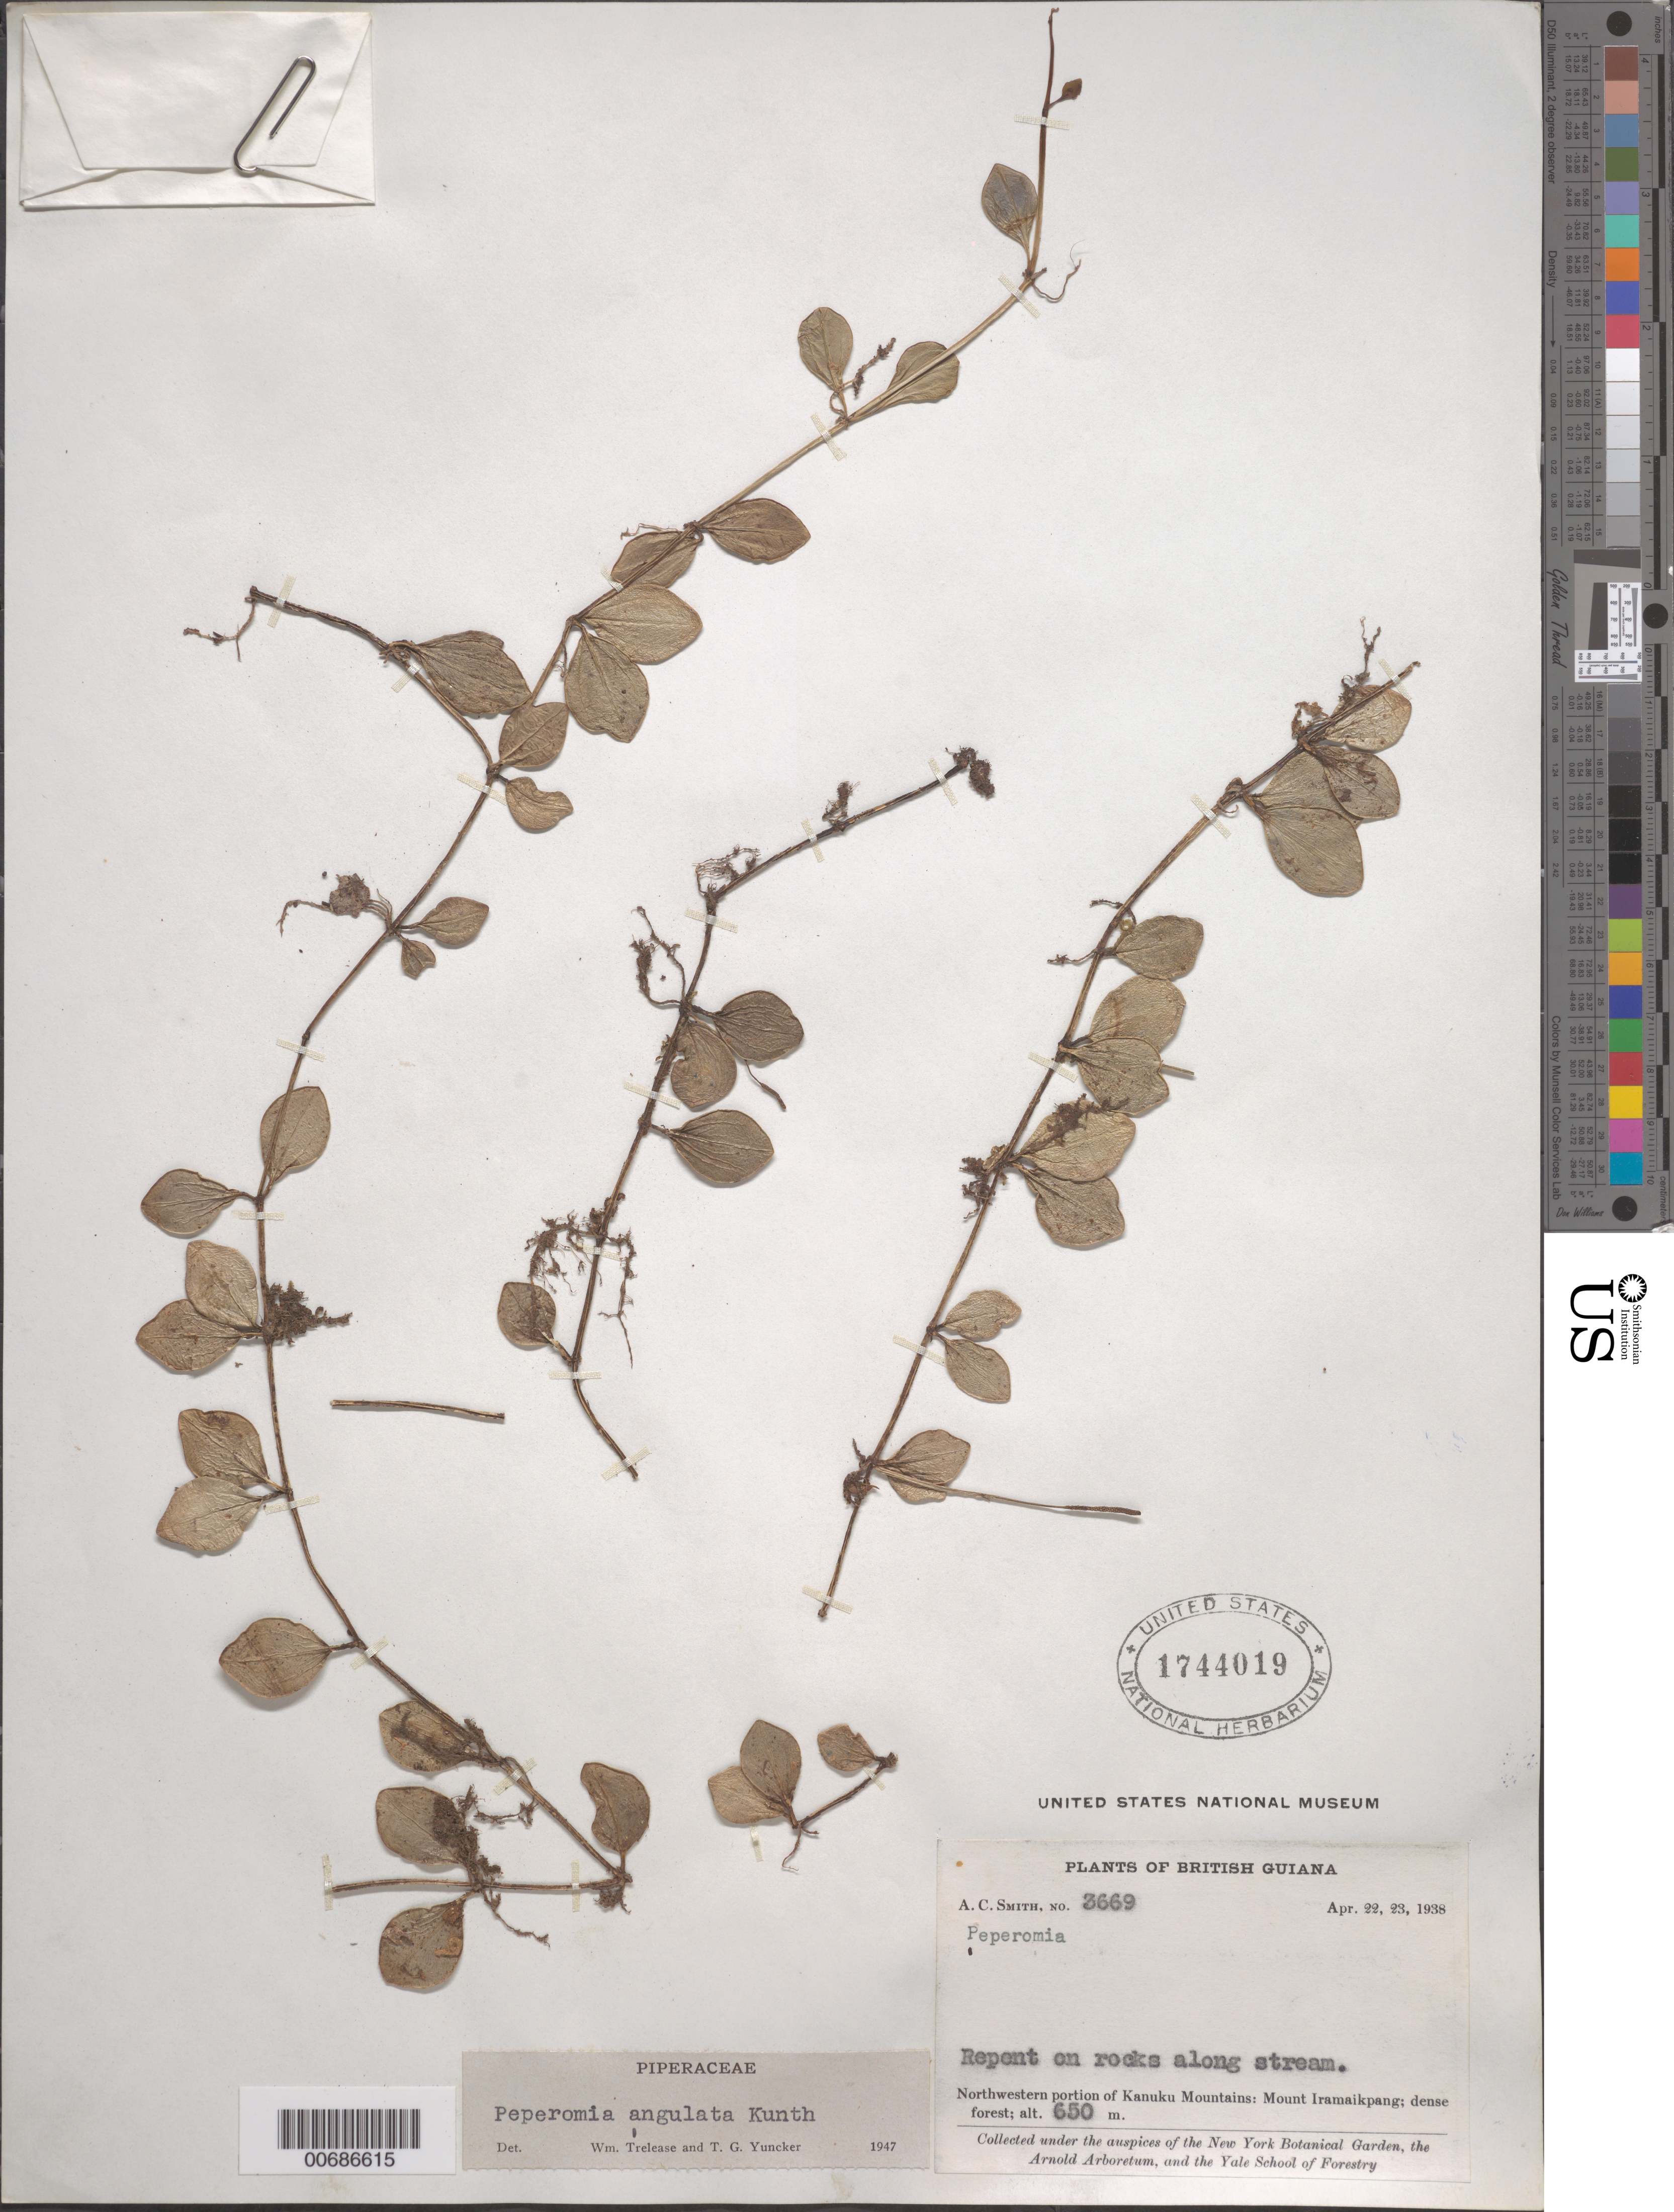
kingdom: Plantae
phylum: Tracheophyta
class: Magnoliopsida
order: Piperales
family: Piperaceae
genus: Peperomia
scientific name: Peperomia angulata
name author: Kunth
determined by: Trelease, W.; Yuncker, T. G.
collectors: A. C. Smith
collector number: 3669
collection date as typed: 22-Apr-38 to 23-Apr-38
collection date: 1938-04-22/1938-04-23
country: Guyana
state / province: U. Takutu-U. Essequibo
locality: Kanuku Mts., NW portion; Mount Iramaikpang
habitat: Dense forest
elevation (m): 650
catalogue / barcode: US 1744019